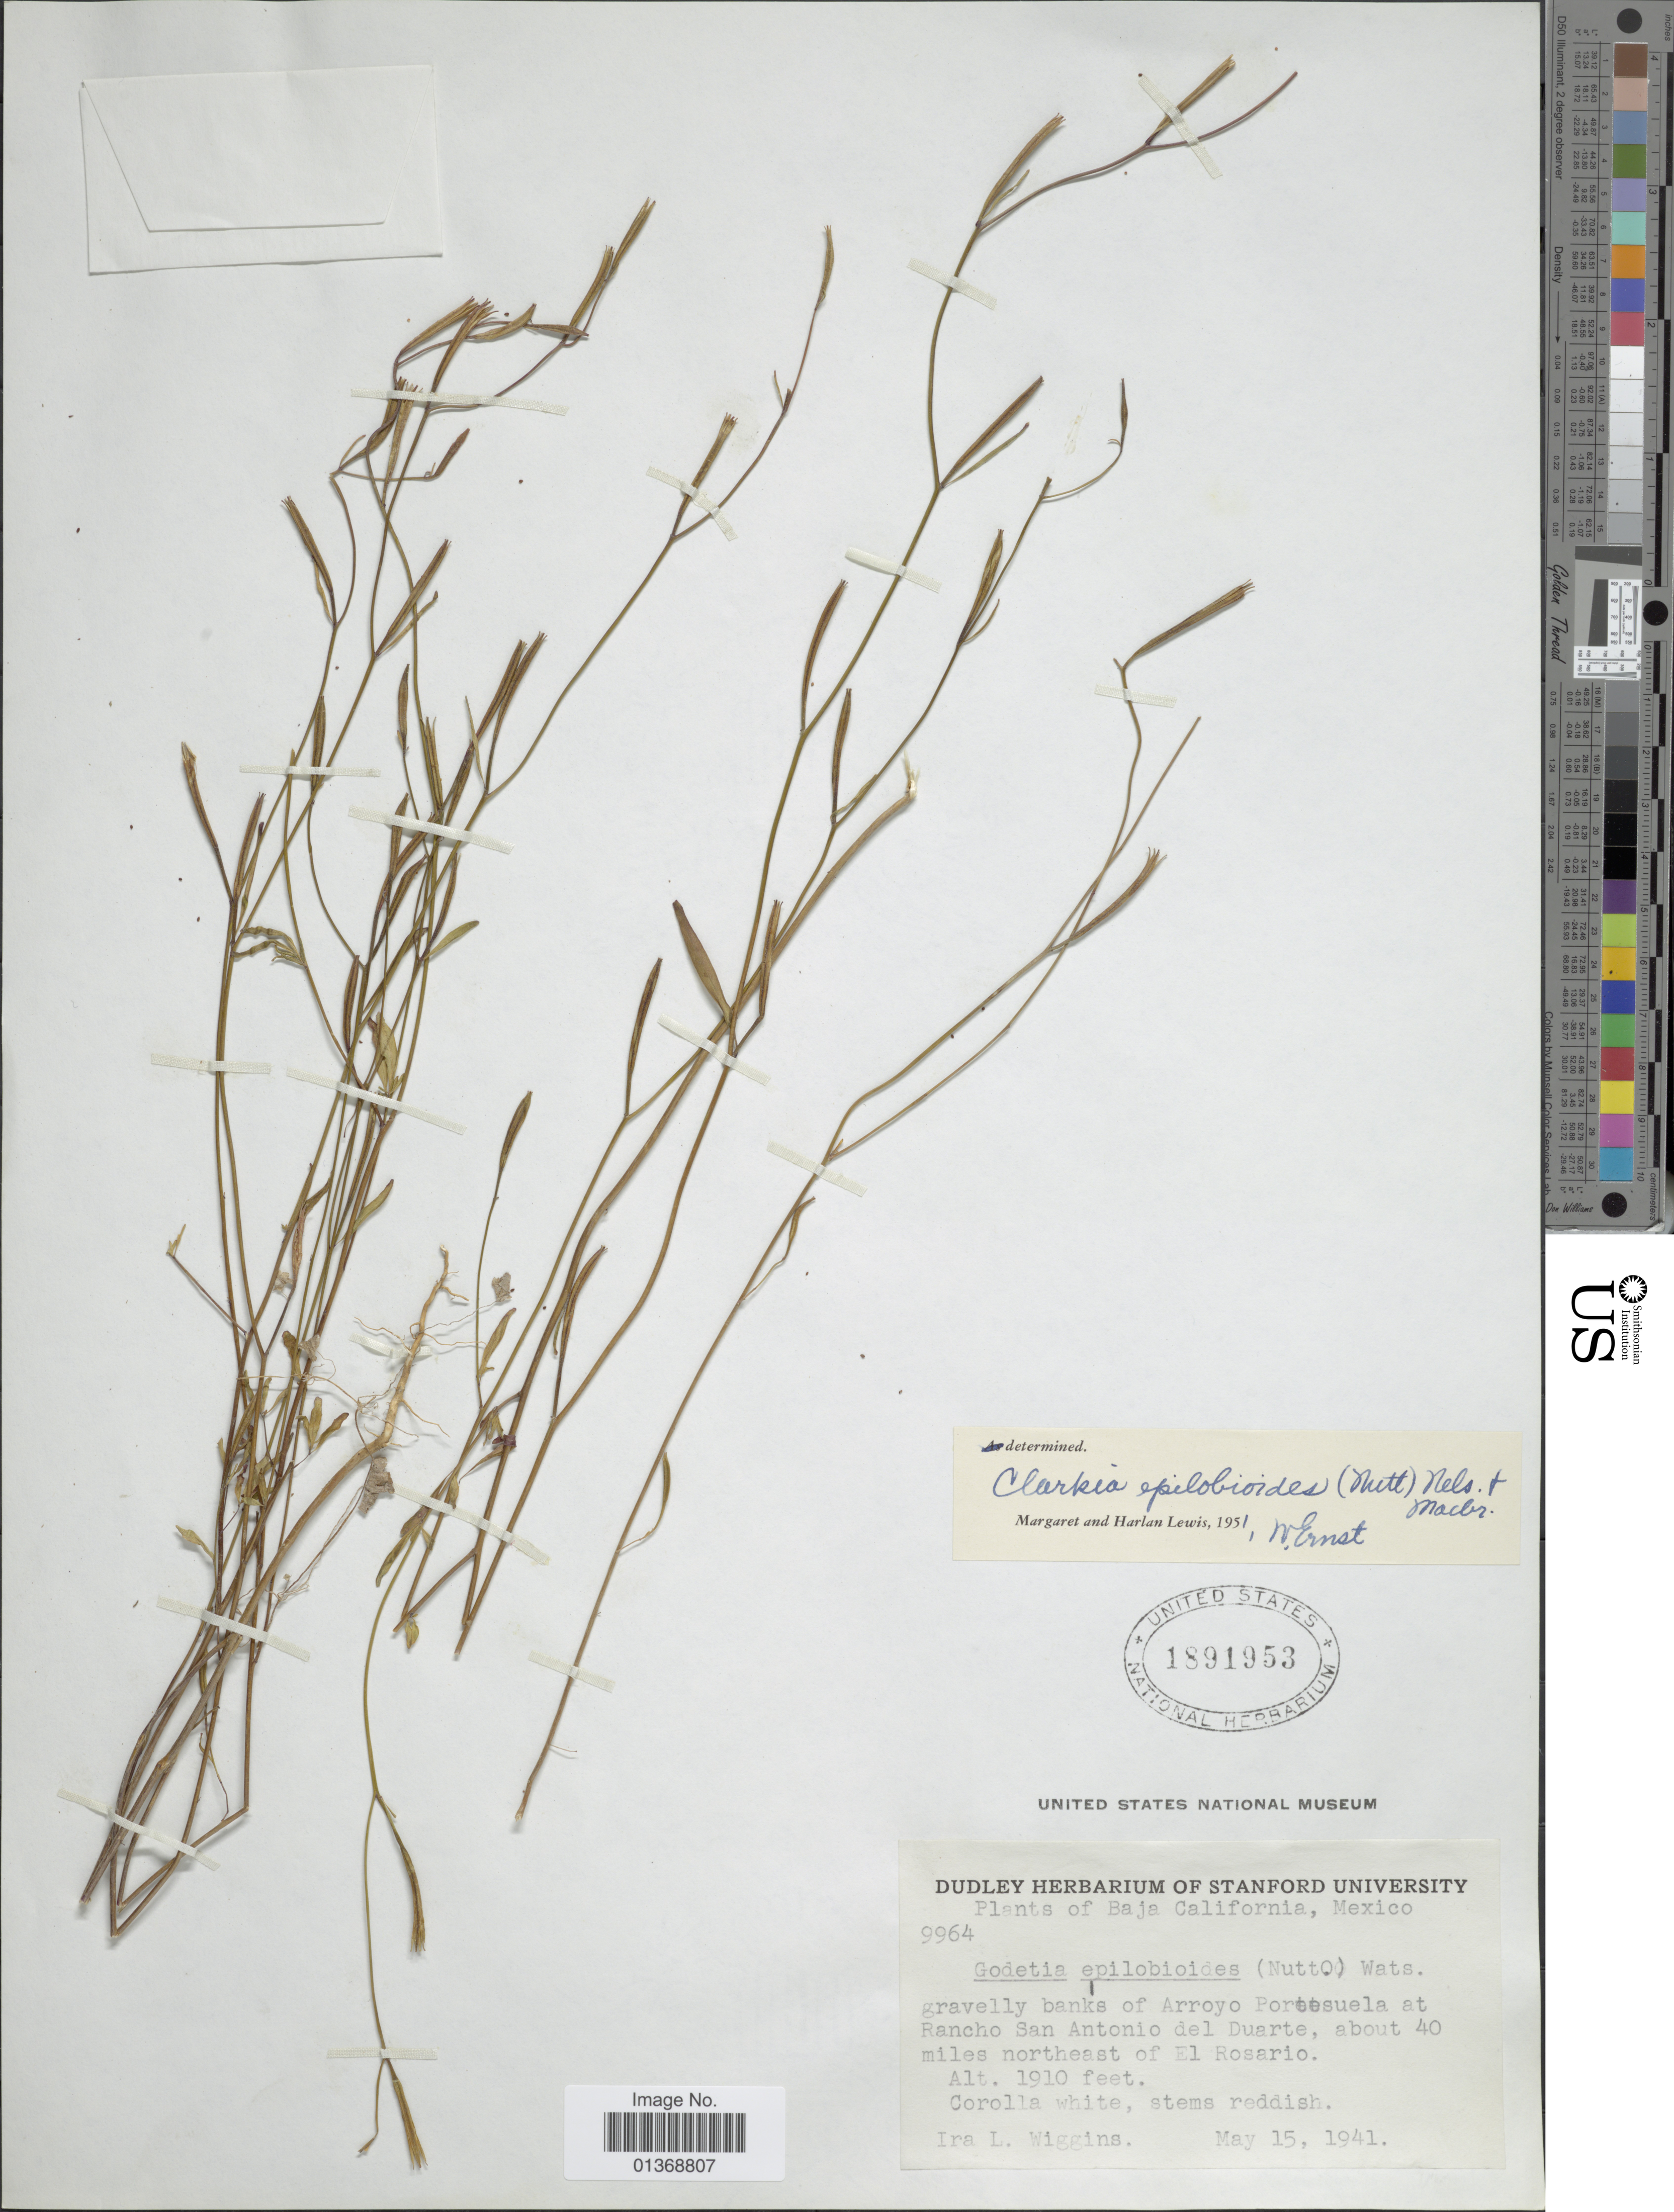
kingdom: Plantae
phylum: Tracheophyta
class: Magnoliopsida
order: Myrtales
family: Onagraceae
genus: Clarkia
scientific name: Clarkia epilobioides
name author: (Nutt. ex Torr. & A. Gray) A. Nelson & J.F. Macbr.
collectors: I. L. Wiggins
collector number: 9964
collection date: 1941-05-15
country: Mexico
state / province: Baja California Norte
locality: Gravelly banks of Arroyo Porsuela at Rancho San Antonio del Duarte, about 40 miles northeast of El Rosario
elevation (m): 582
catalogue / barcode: US 1891953